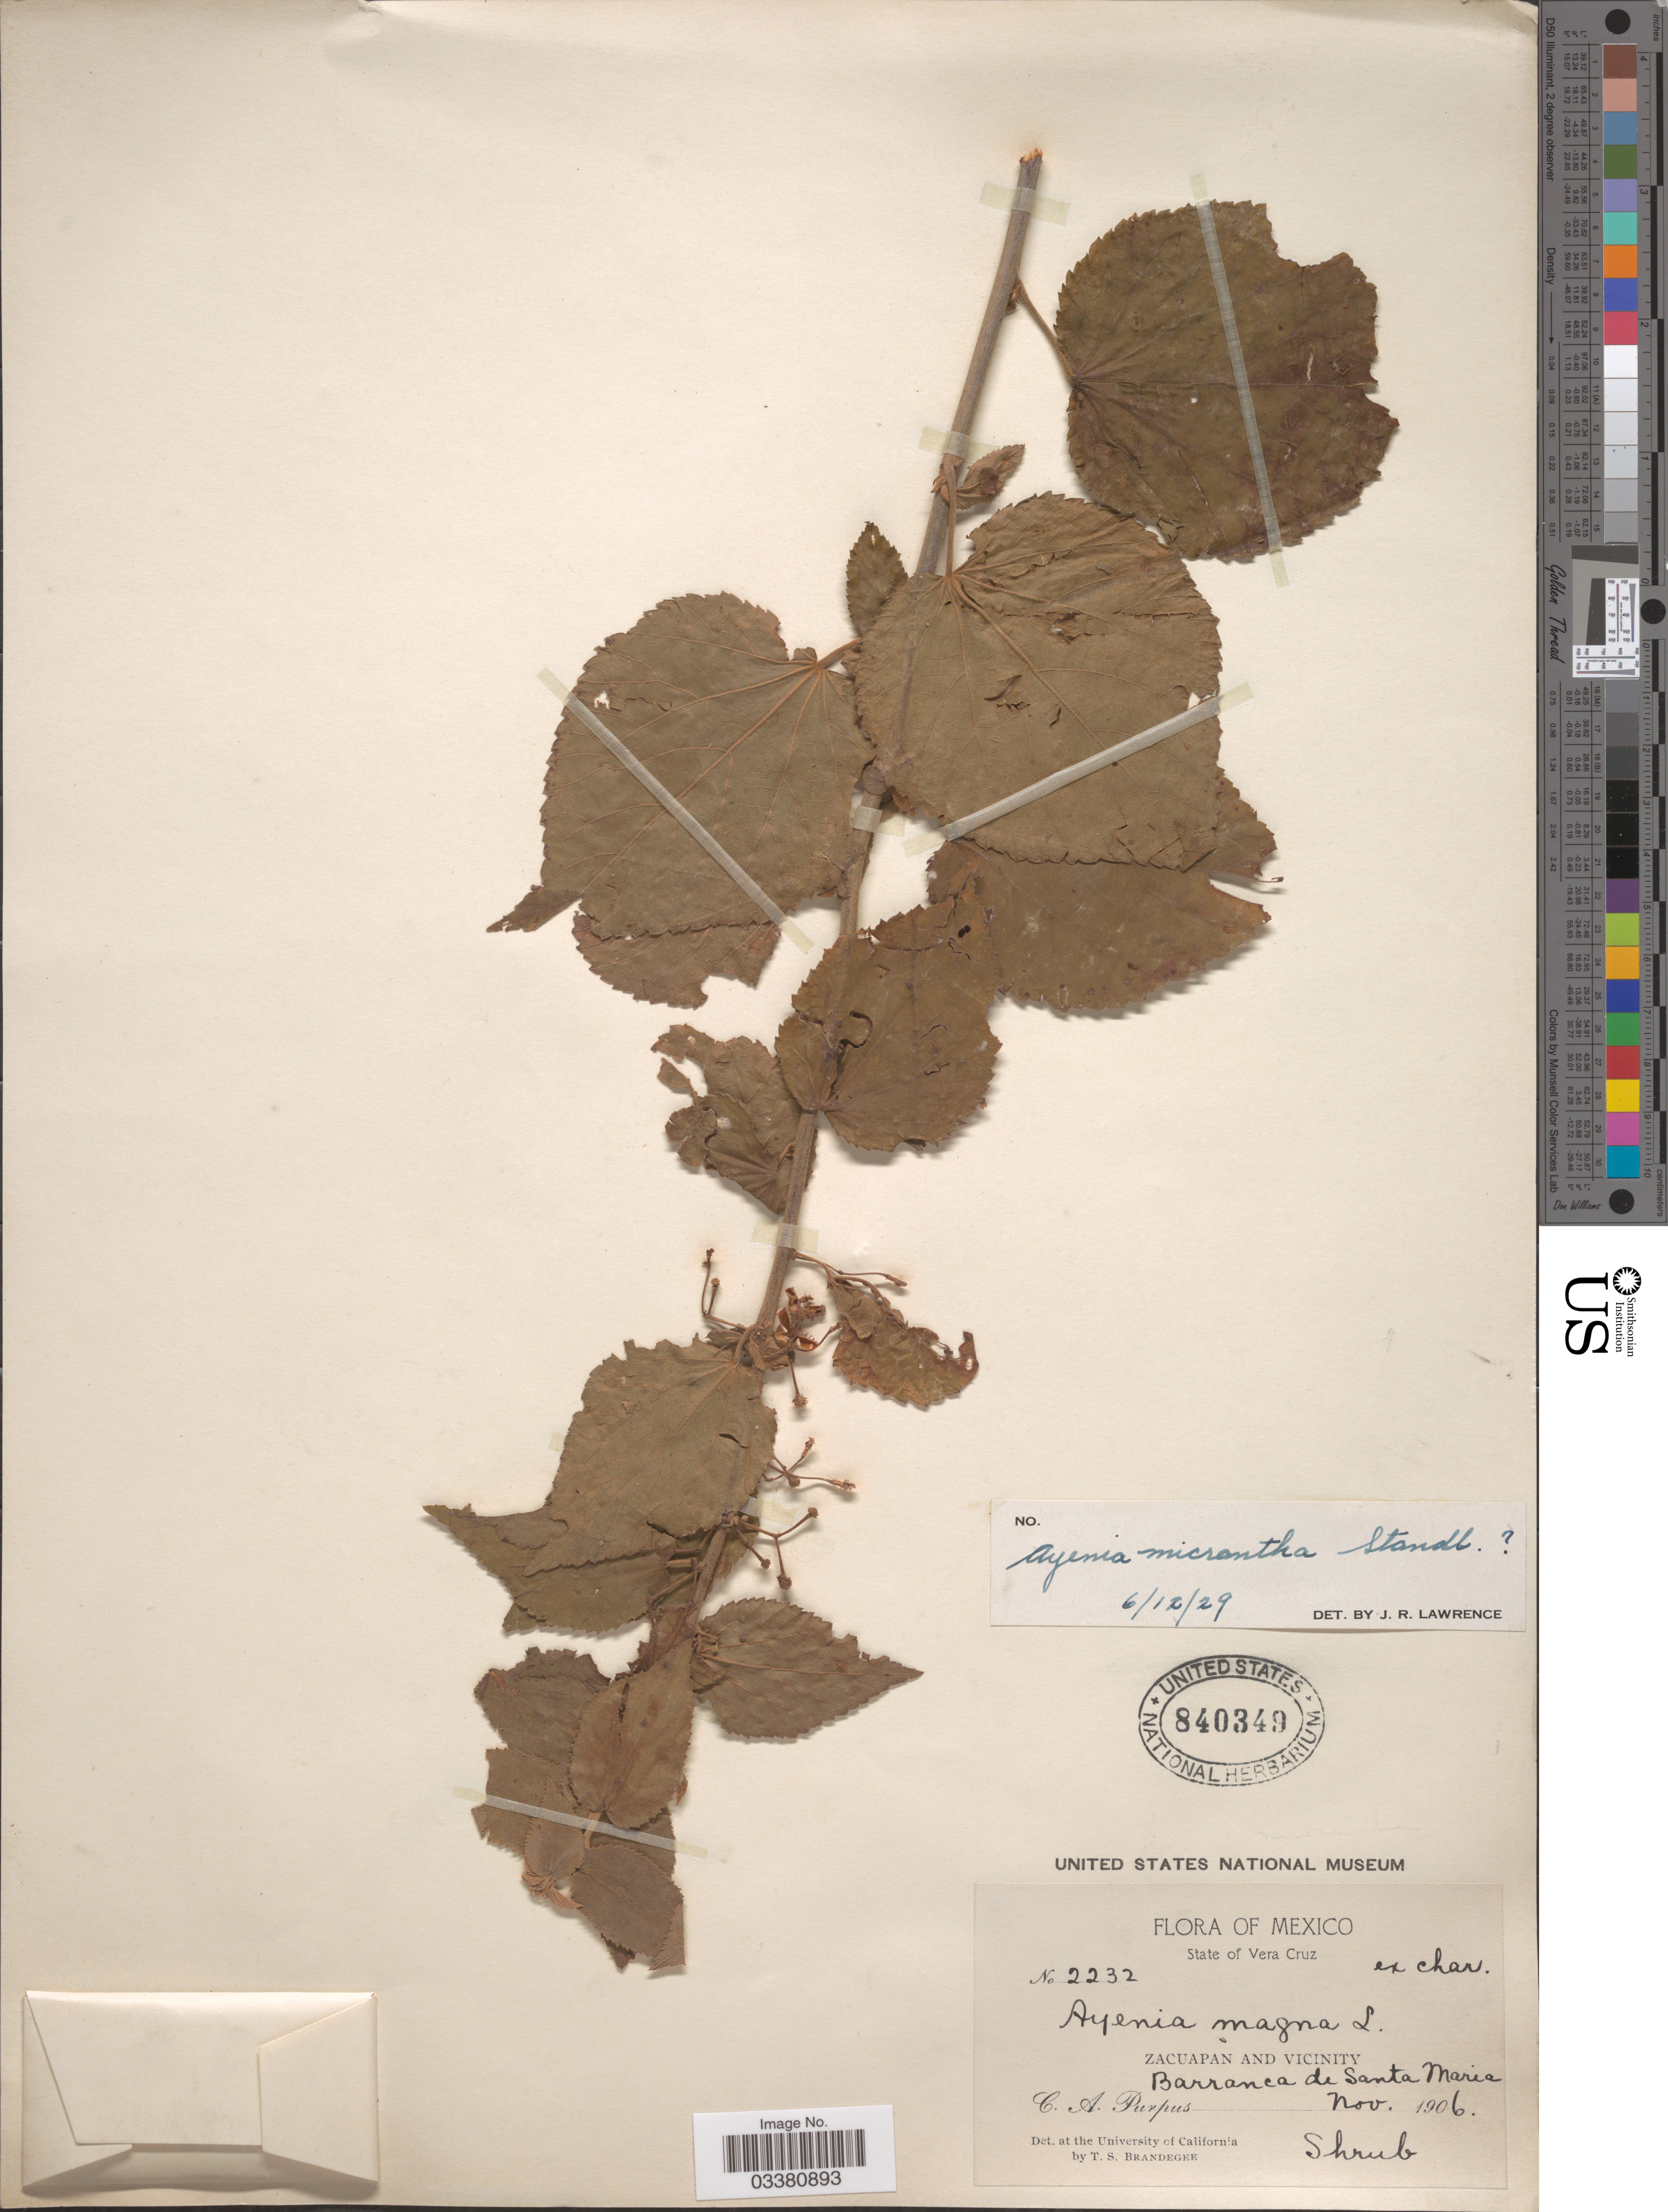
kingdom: Plantae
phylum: Tracheophyta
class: Magnoliopsida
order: Malvales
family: Malvaceae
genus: Ayenia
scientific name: Ayenia micrantha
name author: Standl.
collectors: C. A. Purpus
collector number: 2232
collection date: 1906-11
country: Mexico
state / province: Veracruz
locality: State of Vera Cruz. Zacuapan and Vicinity. Barranca de Santa Maria.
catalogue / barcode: US 840349